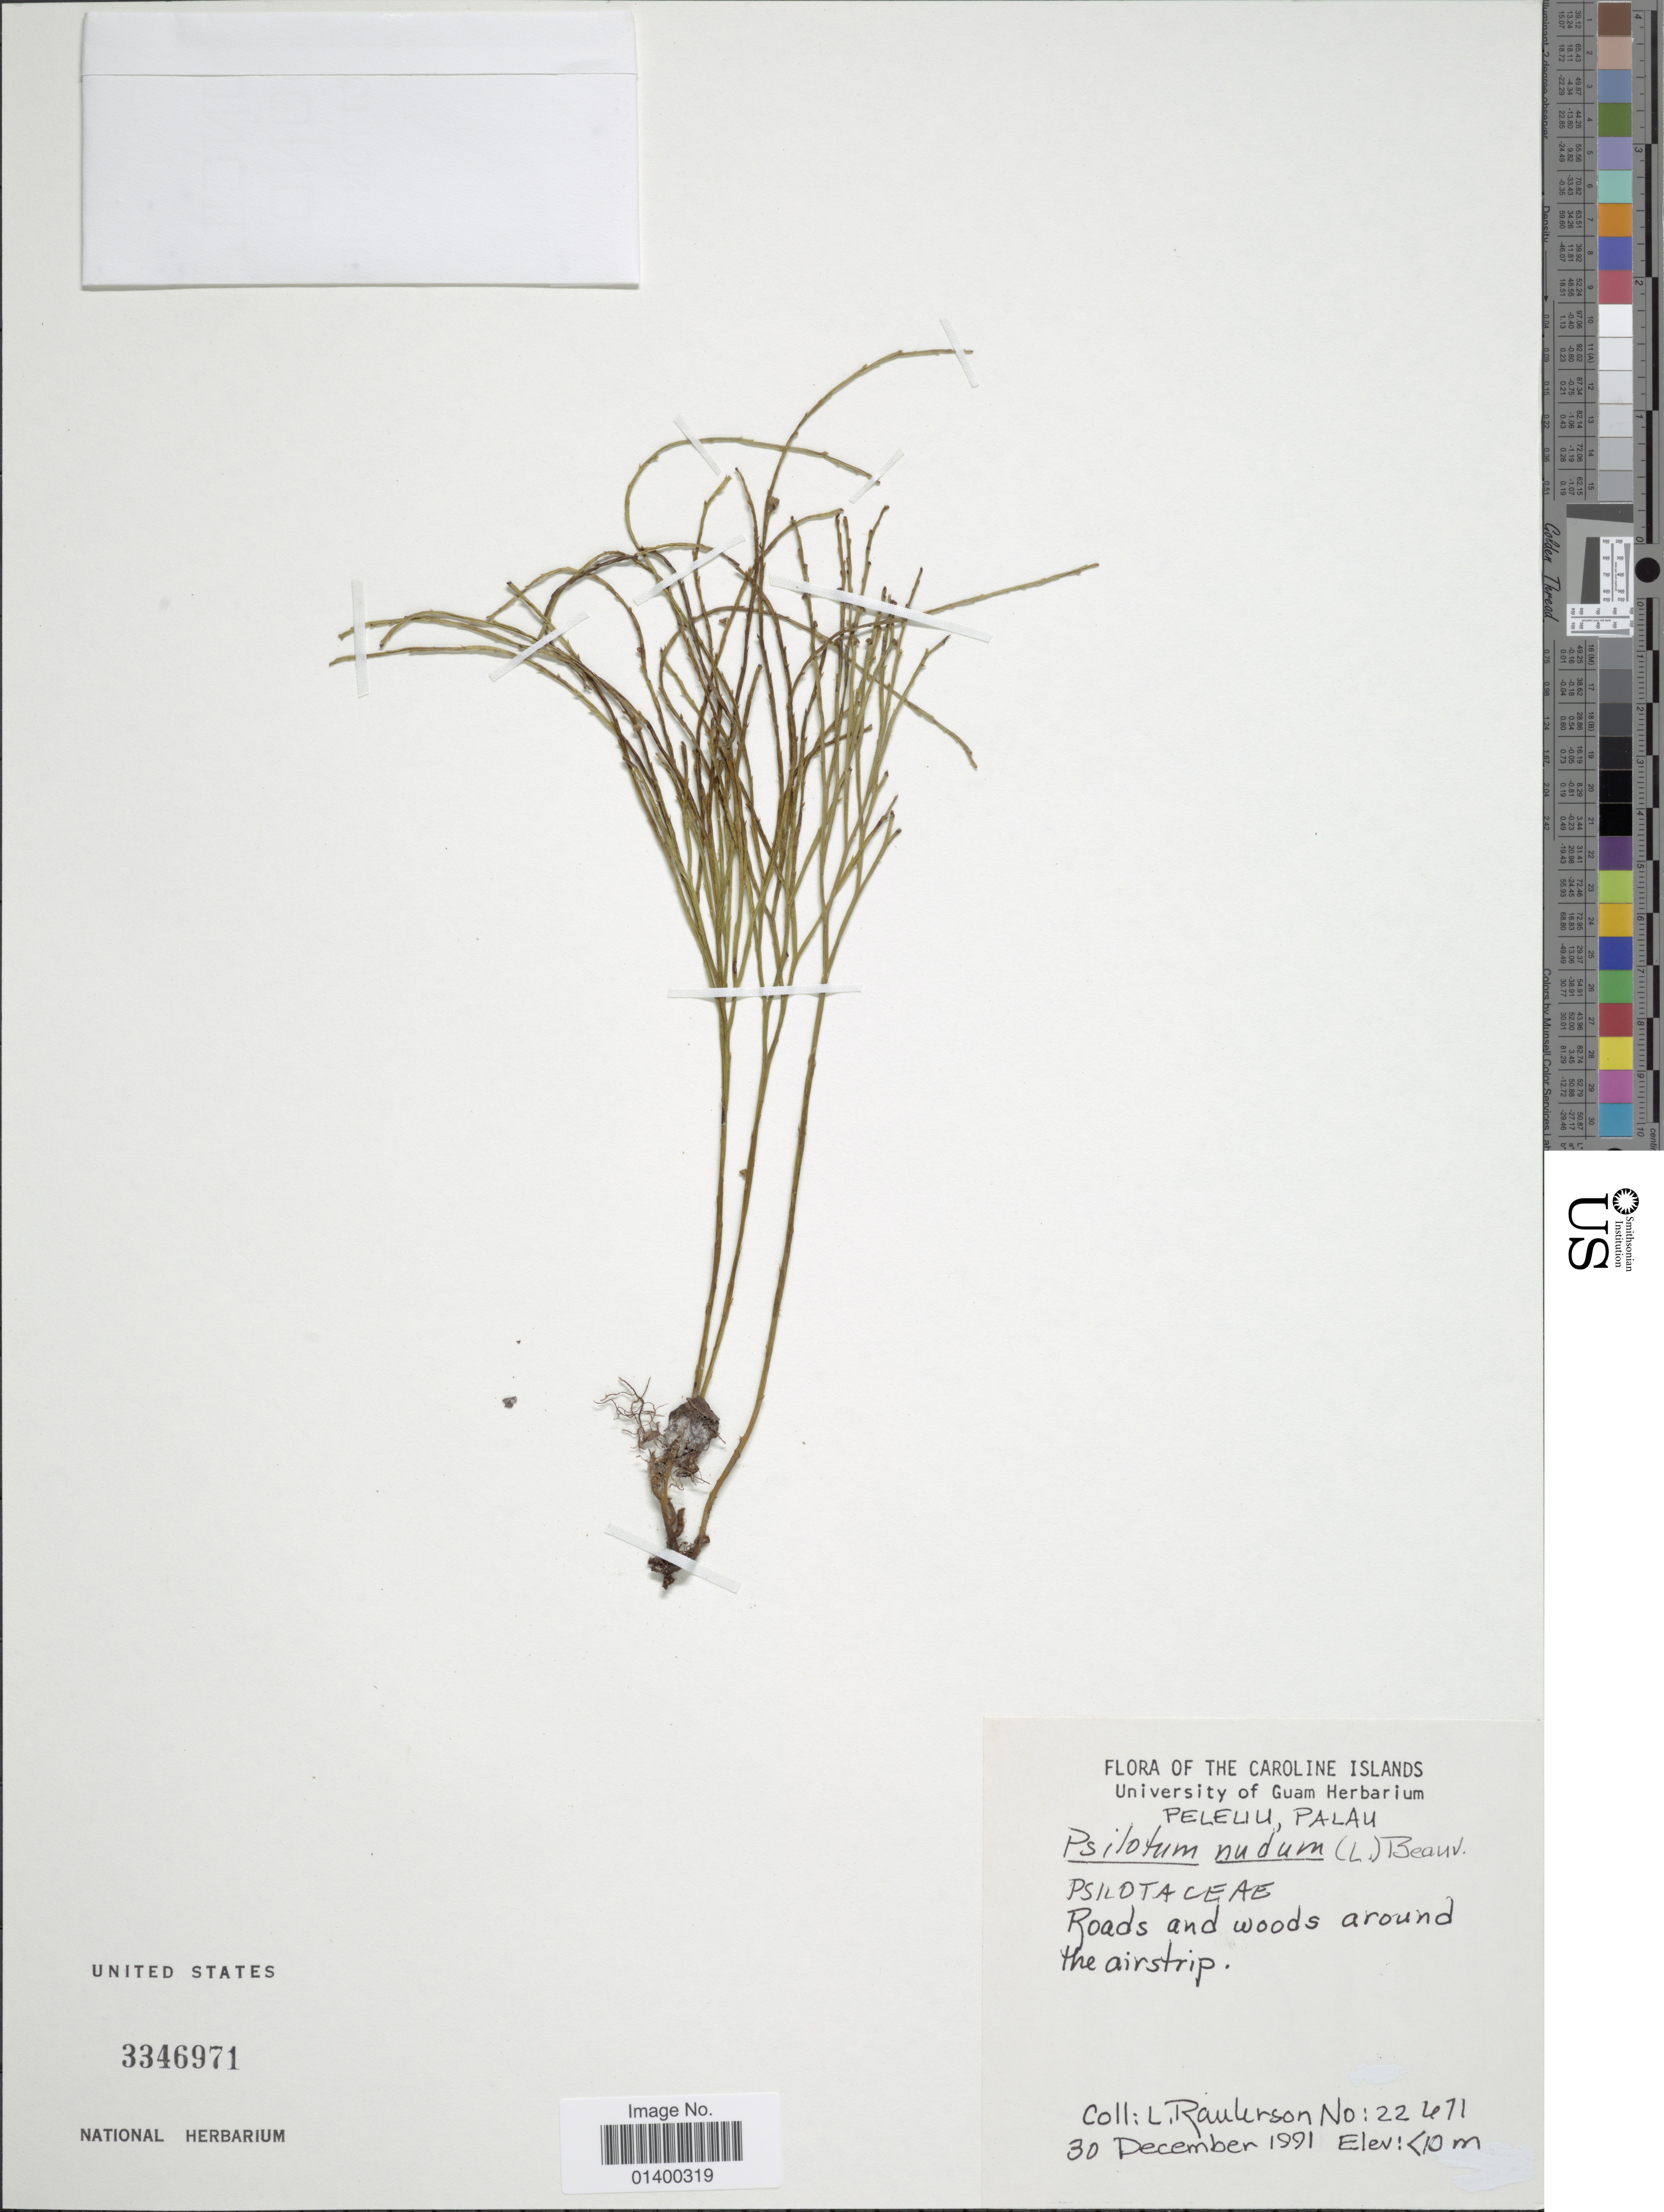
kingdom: Plantae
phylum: Tracheophyta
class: Polypodiopsida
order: Psilotales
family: Psilotaceae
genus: Psilotum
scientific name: Psilotum nudum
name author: (L.) P. Beauv.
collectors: L. Raulerson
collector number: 22671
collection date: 1991-12-30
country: Palau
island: Peleliu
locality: Caroline Islands, Peleuu, roads and woods around the airstrip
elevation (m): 10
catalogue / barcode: US 3346971